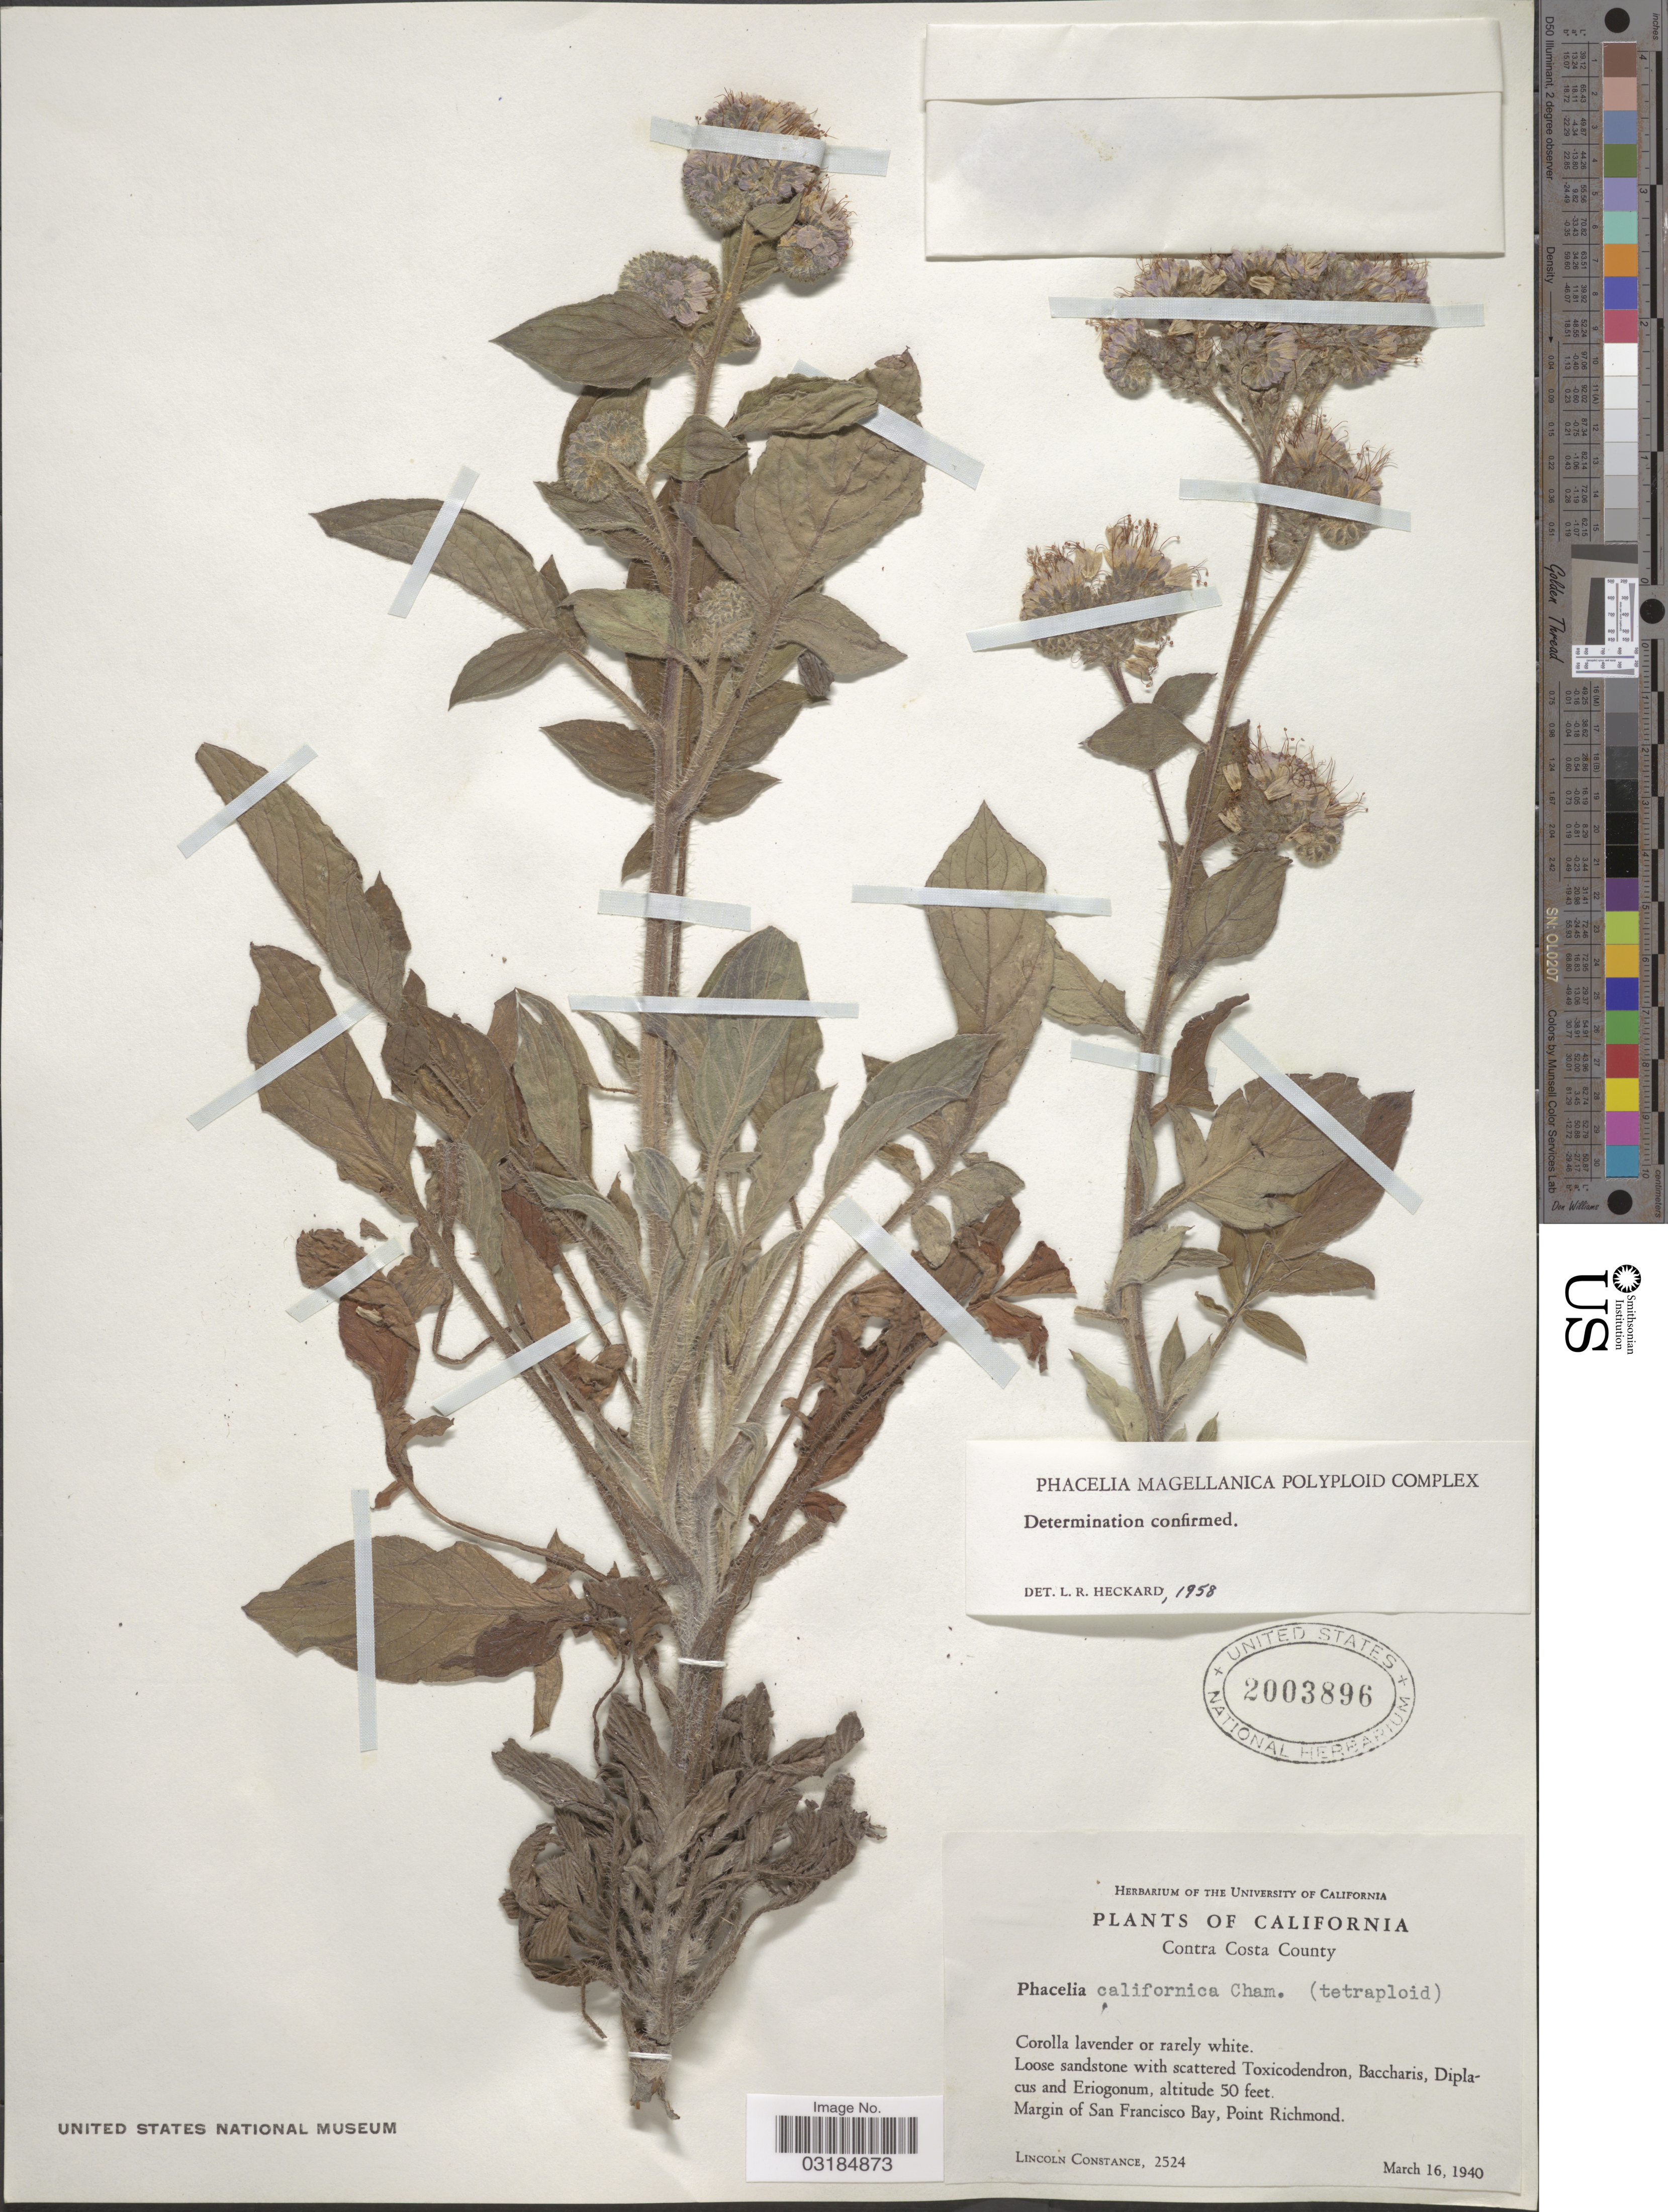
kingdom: Plantae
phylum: Tracheophyta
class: Magnoliopsida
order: Boraginales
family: Hydrophyllaceae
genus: Phacelia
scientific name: Phacelia californica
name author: Cham.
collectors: L. Constance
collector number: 2524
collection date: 1940-03-16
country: United States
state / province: California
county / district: Contra Costa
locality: Contra Costa County. Margin of San Francisco Bay, Point Richmond.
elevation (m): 15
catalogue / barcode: US 2003896